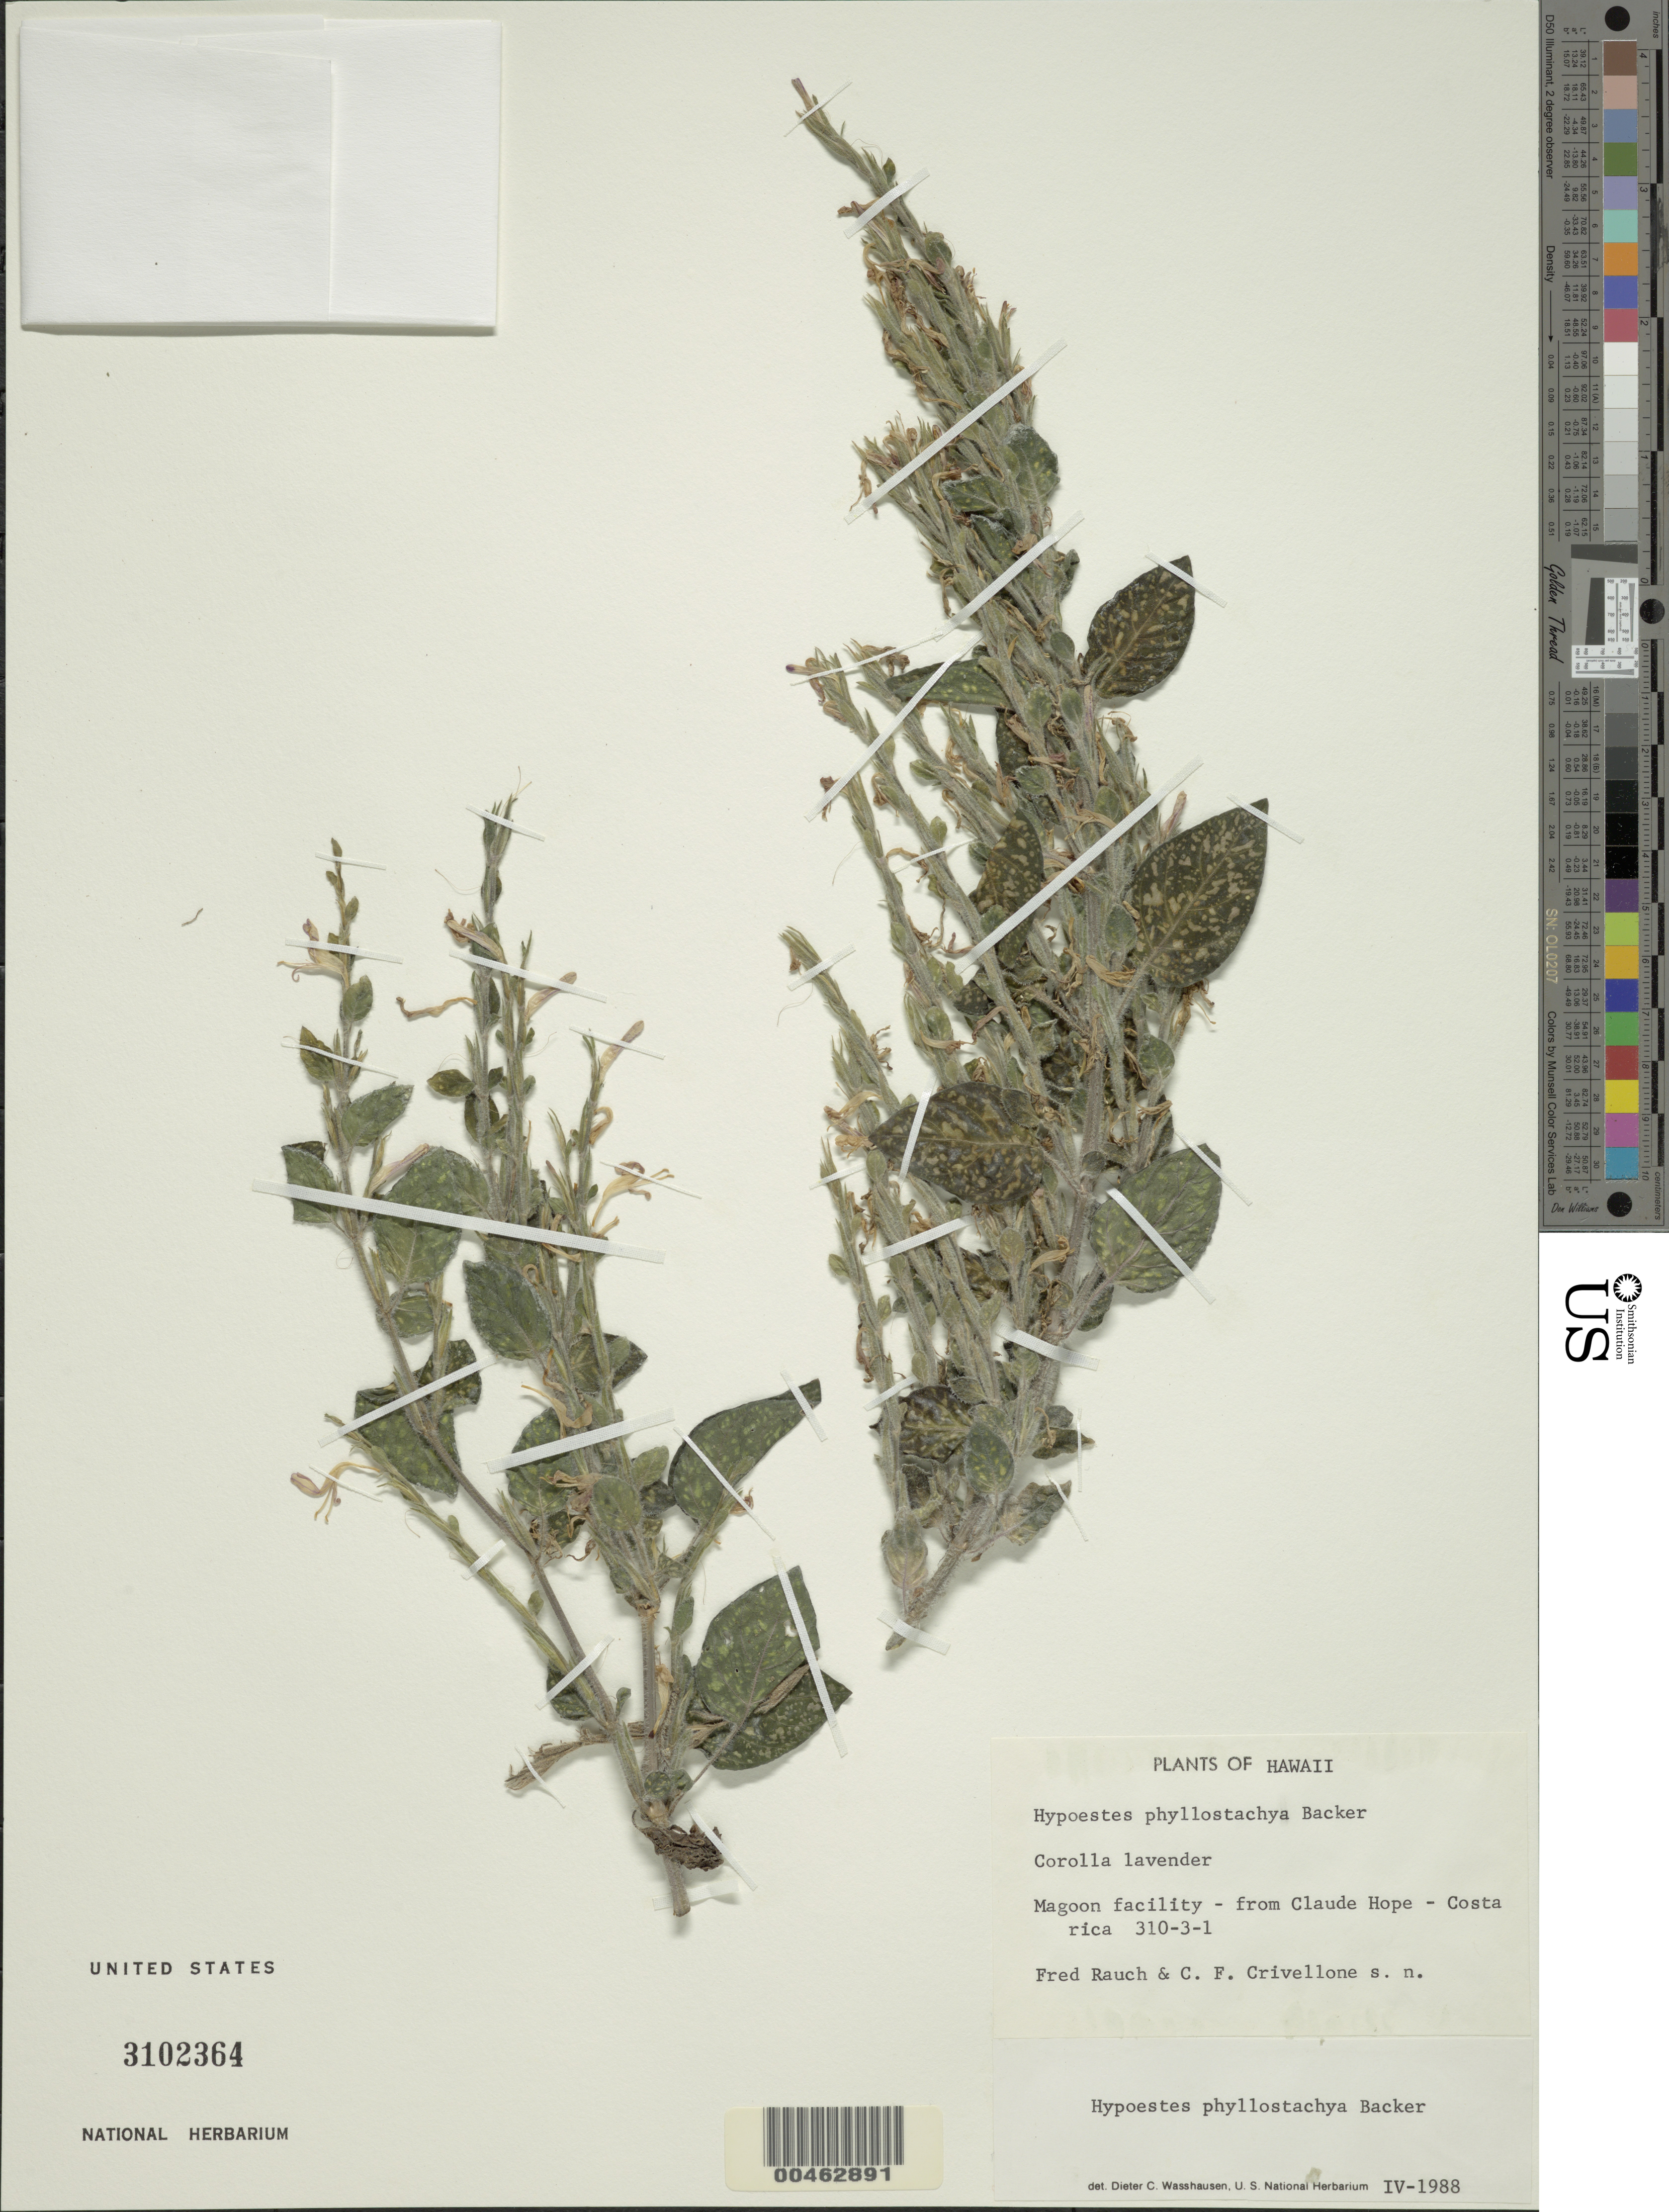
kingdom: Plantae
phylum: Tracheophyta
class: Magnoliopsida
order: Lamiales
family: Acanthaceae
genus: Hypoestes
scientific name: Hypoestes phyllostachya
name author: Baker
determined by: Wasshausen, Dieter C., (BOT), Smithsonian Institution - National Museum of Natural History (UNITED STATES)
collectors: F. Rauch & C. Crivellone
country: United States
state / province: Hawaii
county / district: Honolulu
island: Oahu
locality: Magoon facility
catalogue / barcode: US 3102364